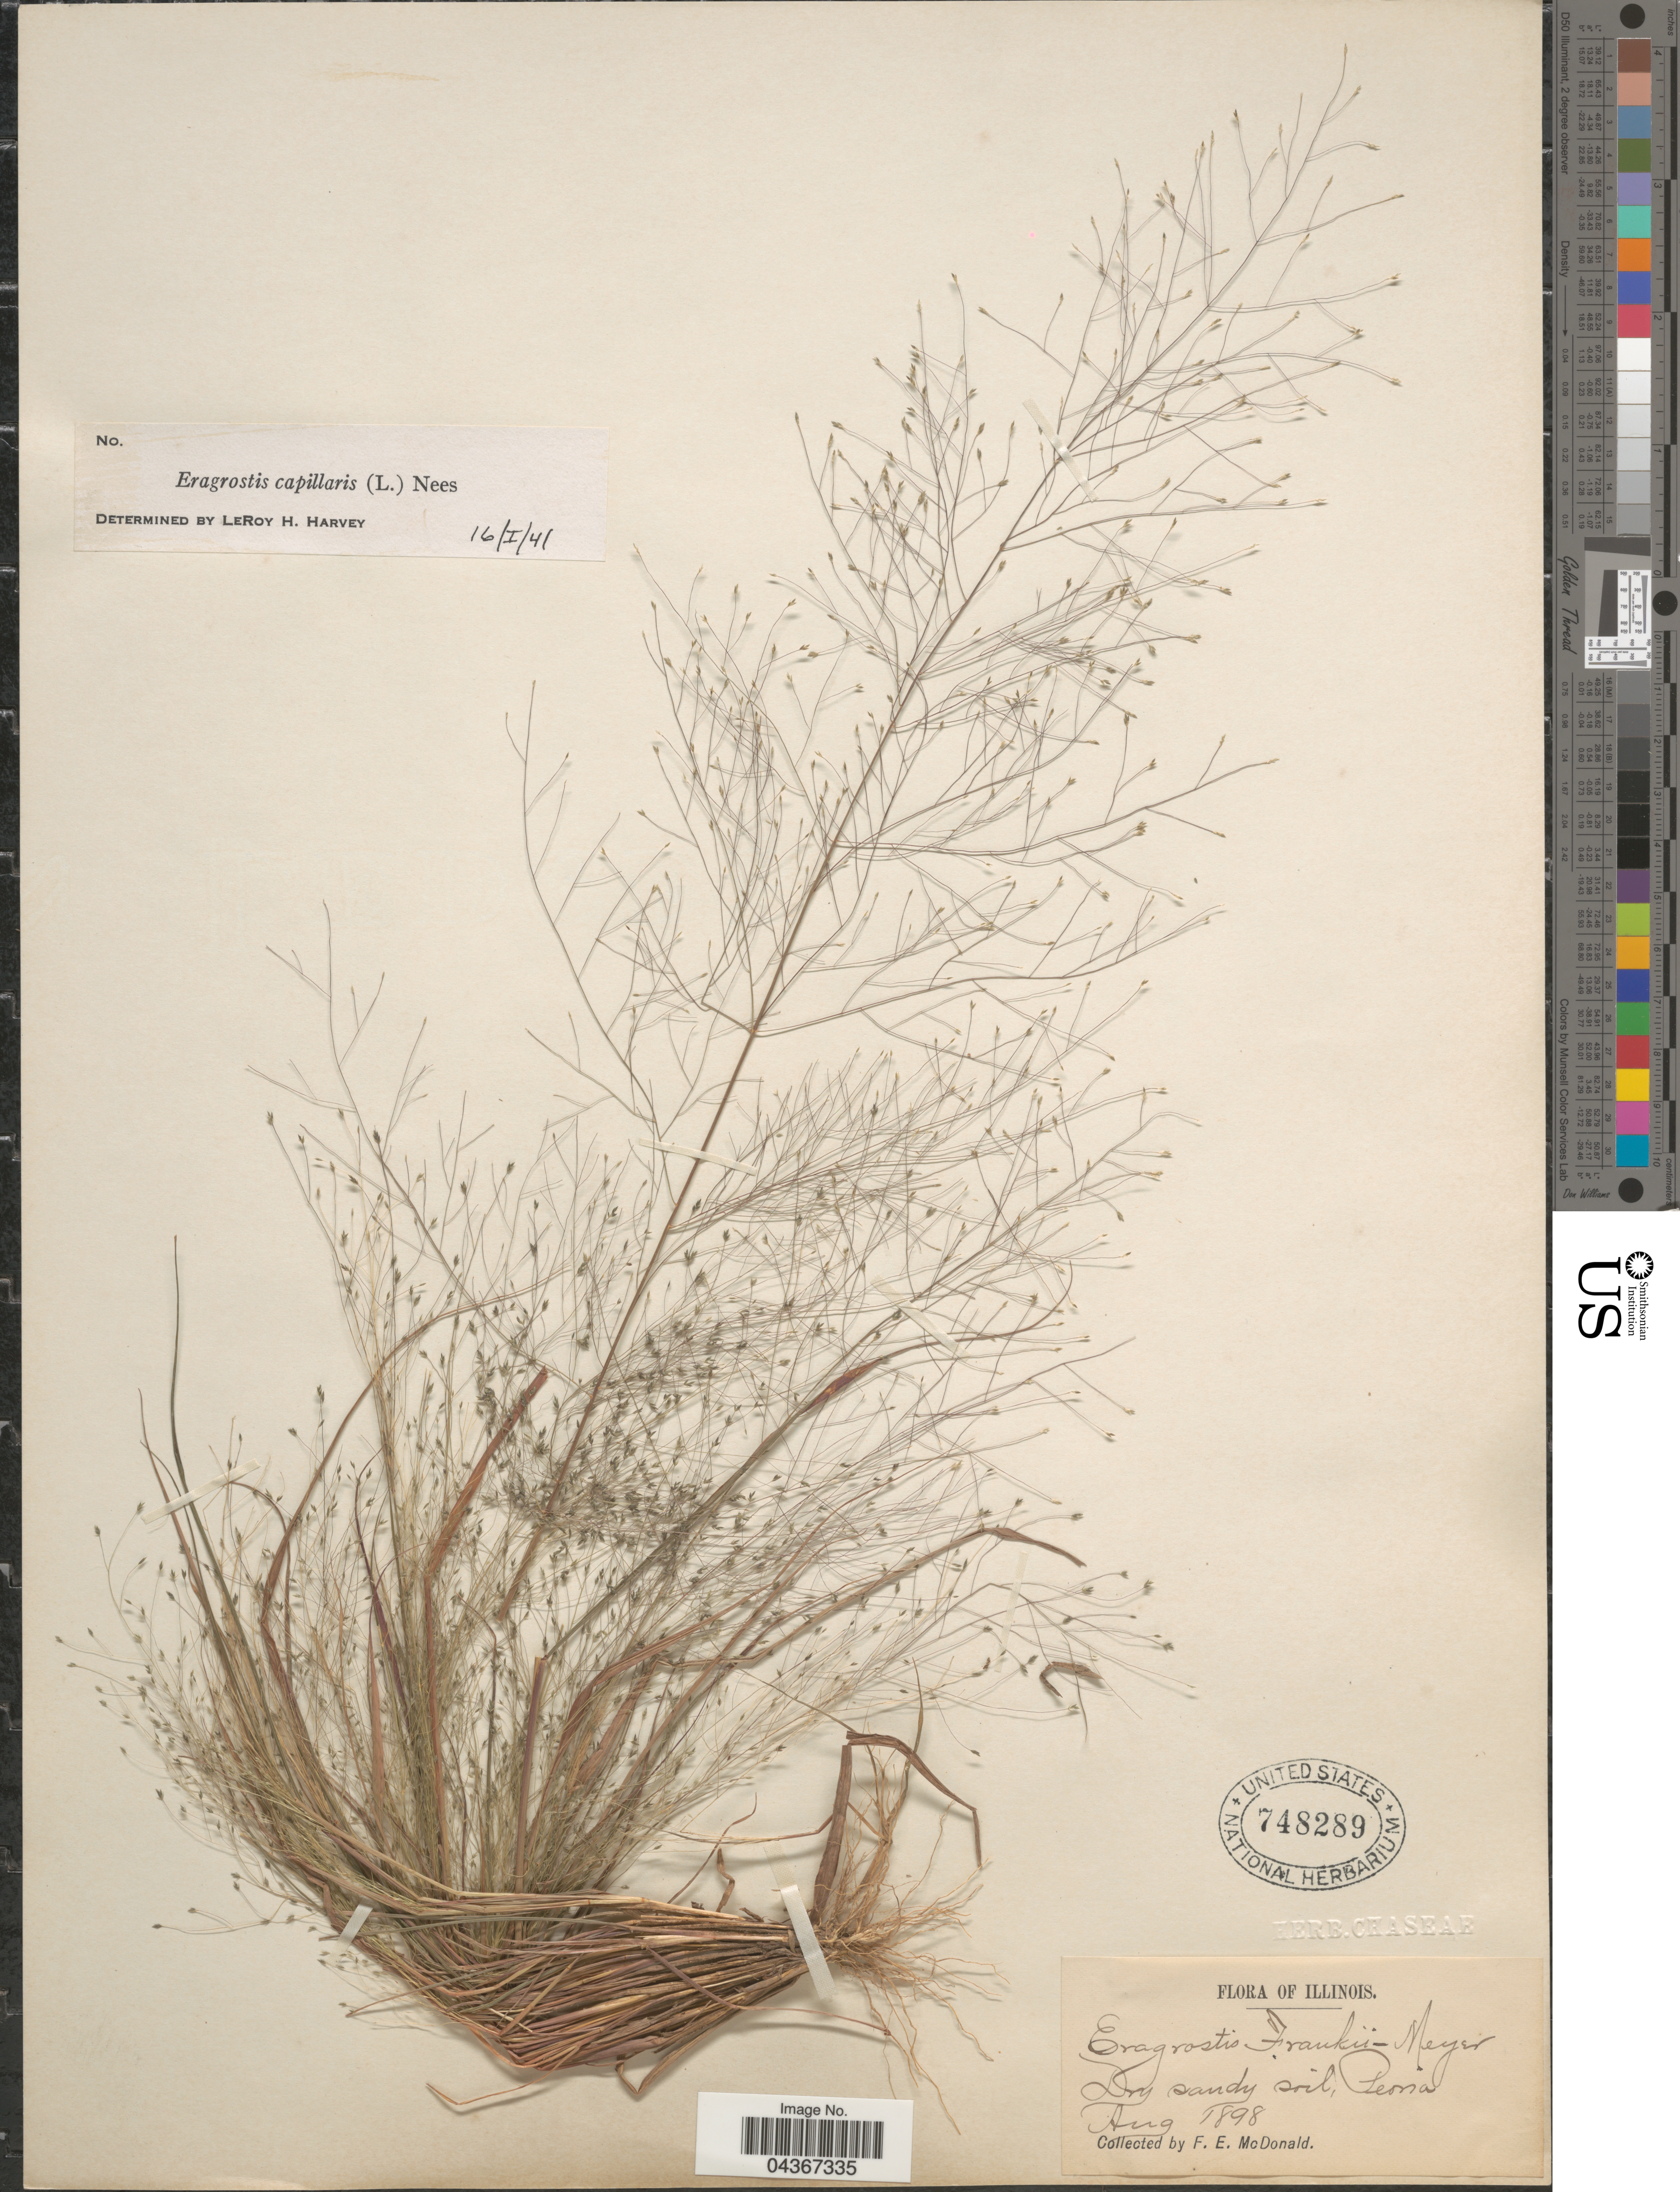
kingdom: Plantae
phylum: Tracheophyta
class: Liliopsida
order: Poales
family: Poaceae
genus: Eragrostis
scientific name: Eragrostis capillaris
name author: (L.) Nees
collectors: F. E. McDonald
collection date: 1898-08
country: United States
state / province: Illinois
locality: Dry sandy soil, Peoria.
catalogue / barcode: US 748289